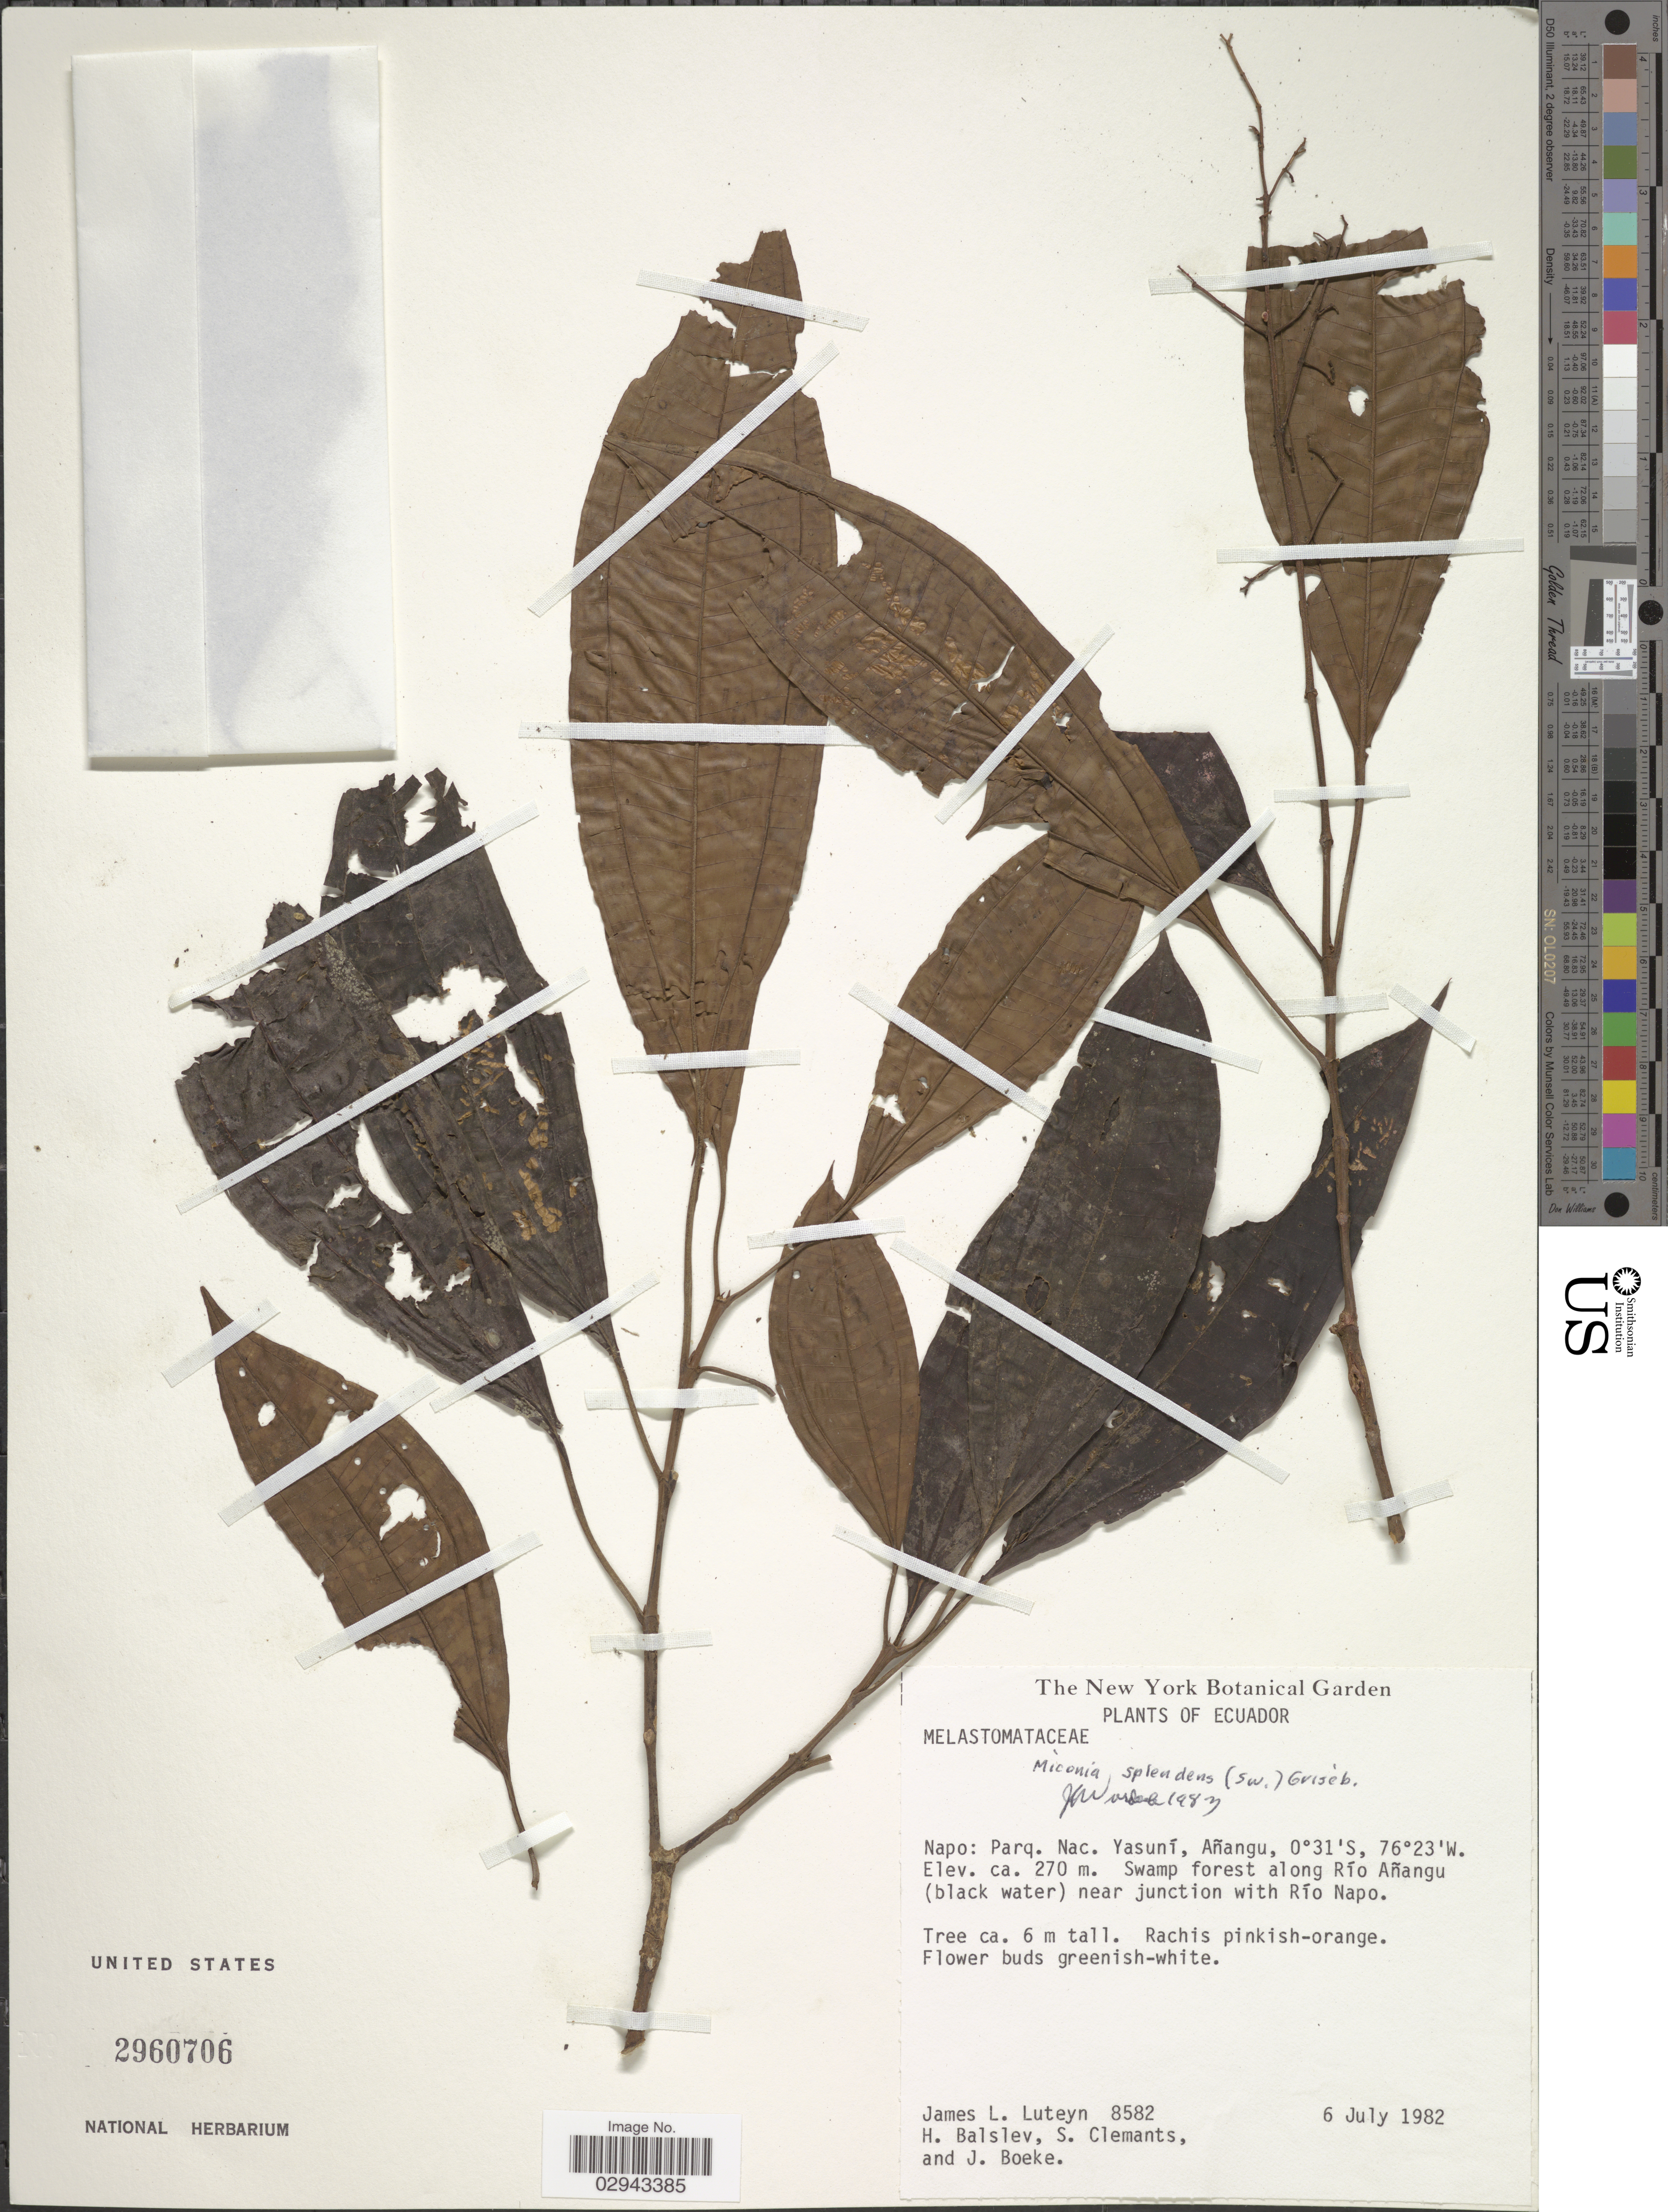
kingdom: Plantae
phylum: Tracheophyta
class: Magnoliopsida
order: Myrtales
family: Melastomataceae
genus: Miconia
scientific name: Miconia splendens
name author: (Sw.) Griseb.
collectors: J. L. Luteyn, H. Balslev, S. Clemants & J. Boeke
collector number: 8582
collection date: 1982-07-06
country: Ecuador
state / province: Napo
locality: Parq. Nac. Yasuní, Añangu. Swamp forest along Río Añangu (black water) near junction with Río Napo.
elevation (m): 270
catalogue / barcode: US 2960706